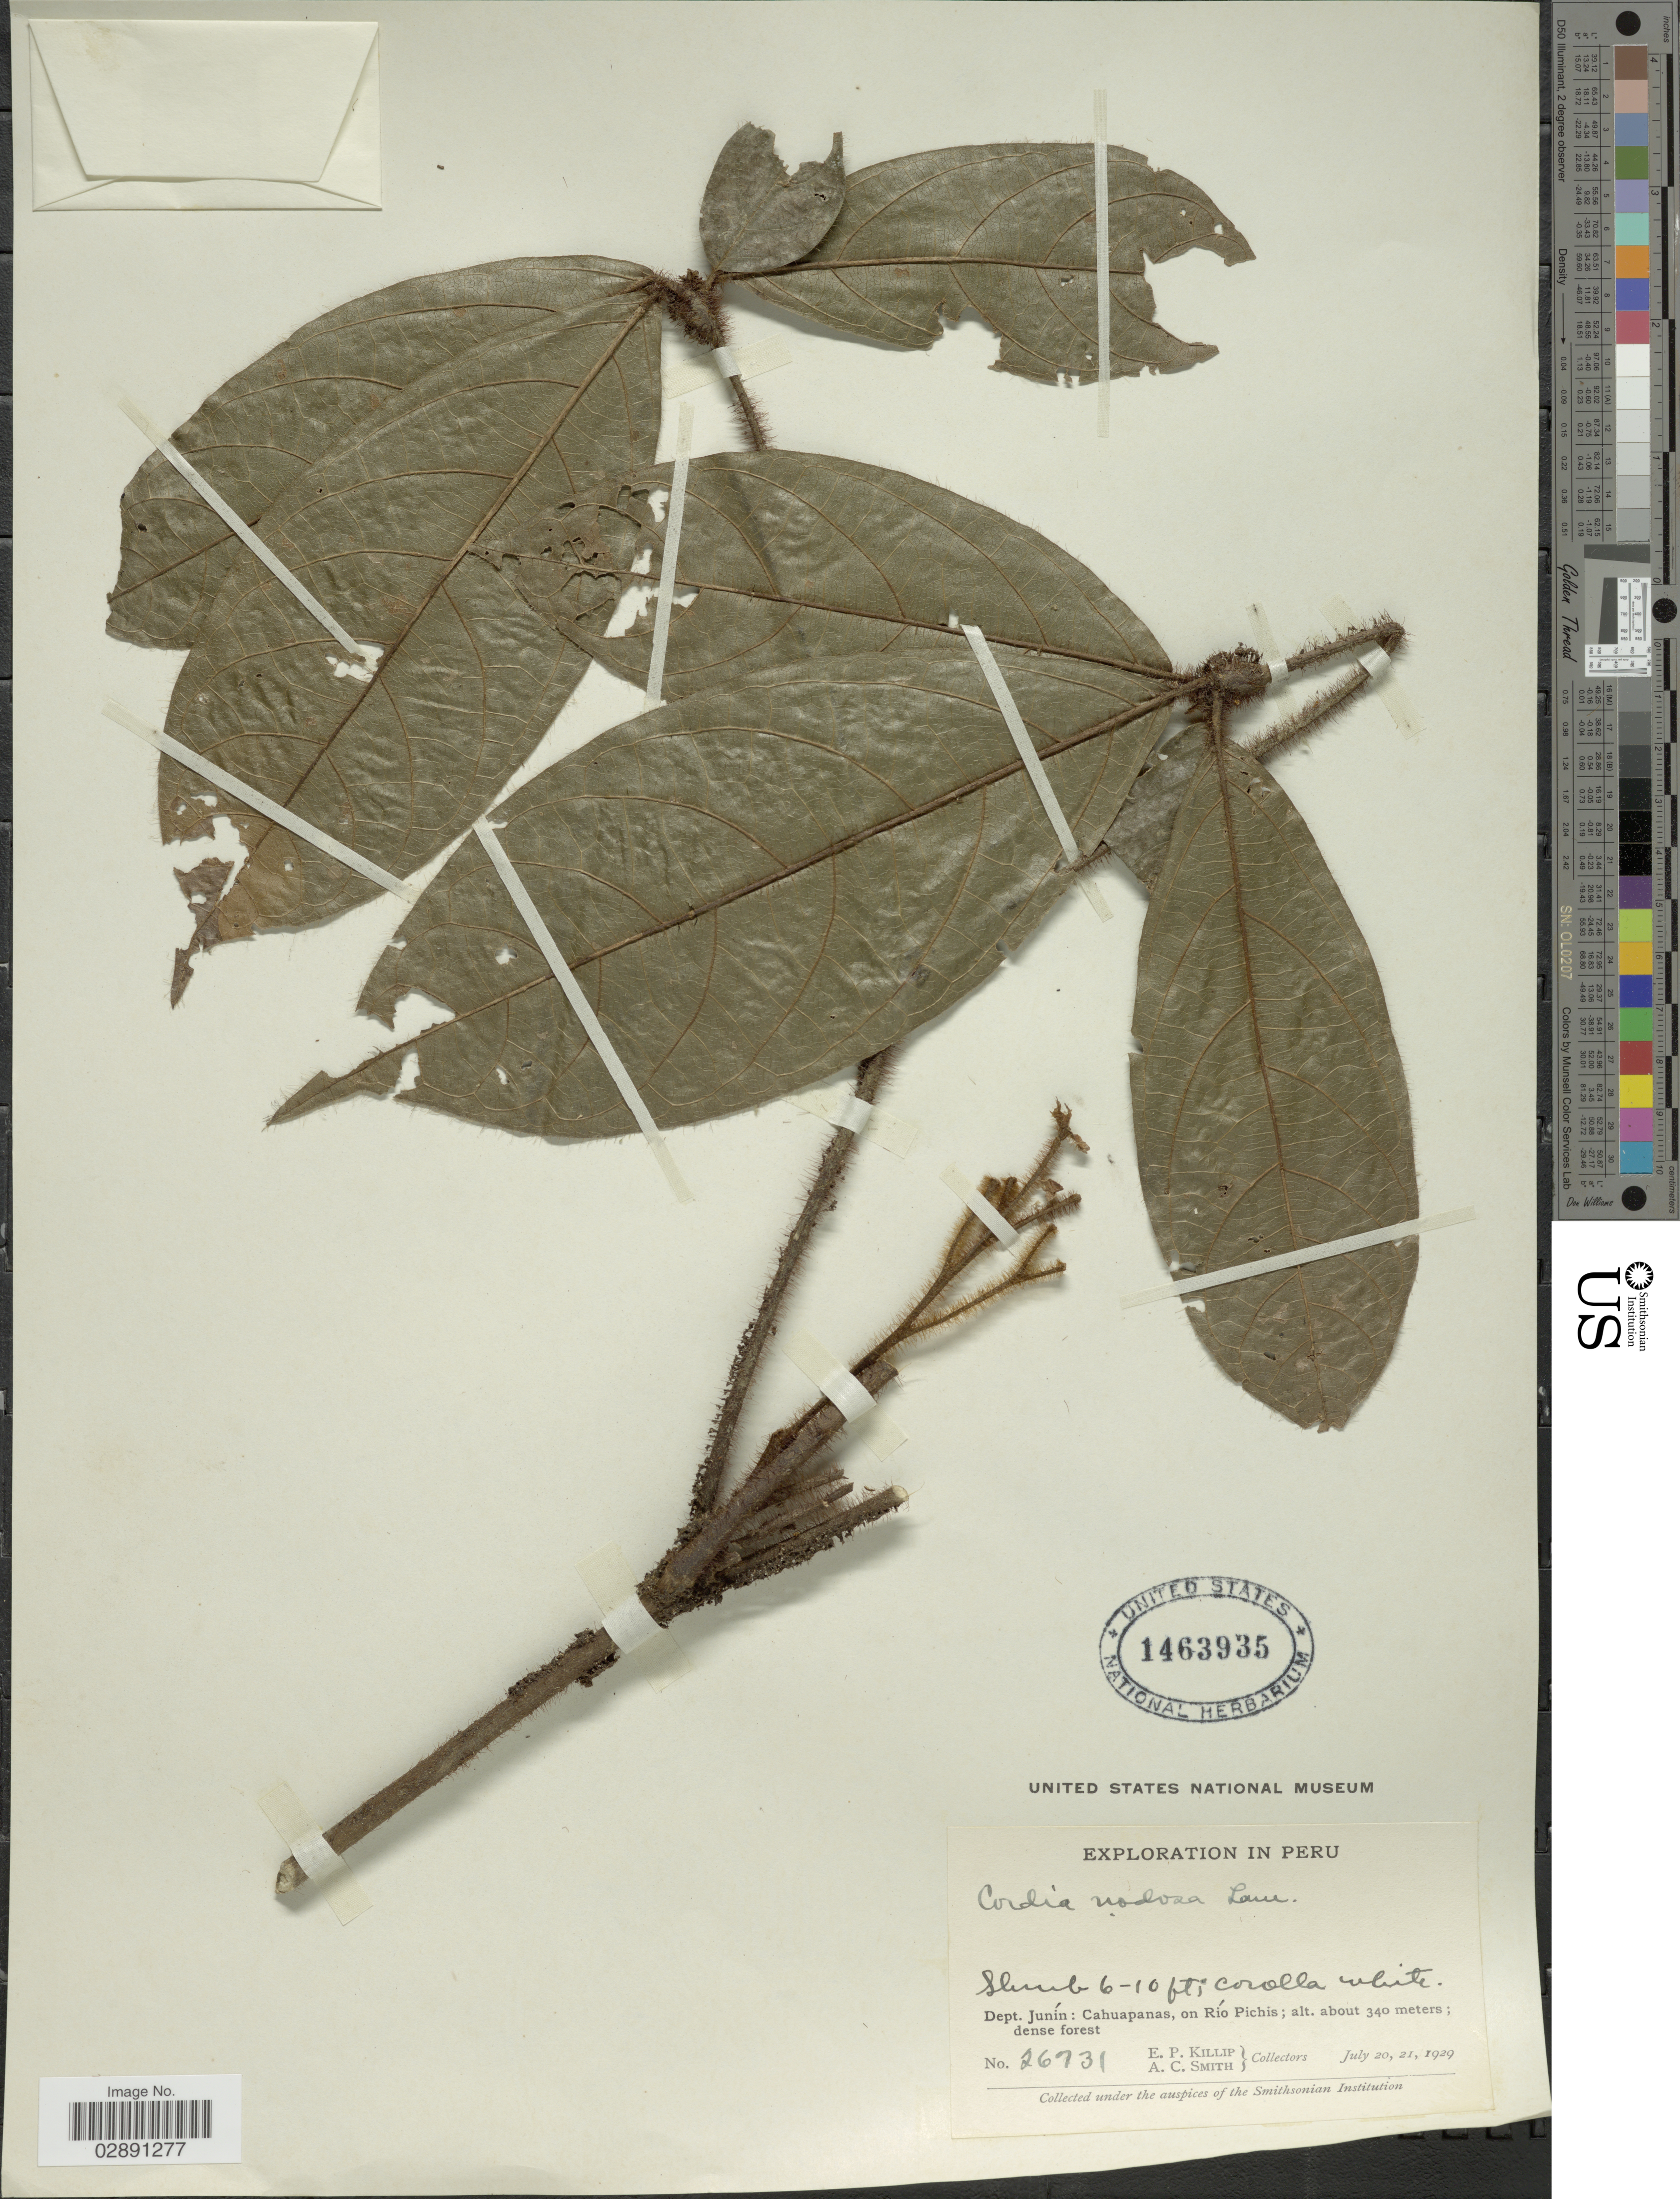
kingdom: Plantae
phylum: Tracheophyta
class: Magnoliopsida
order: Boraginales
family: Cordiaceae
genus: Cordia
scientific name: Cordia nodosa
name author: Lam.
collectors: E. P. Killip & A. C. Smith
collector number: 26731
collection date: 1929-07-20/1929-07-21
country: Peru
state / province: Junín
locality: Dept. Junín: Cahuapanas, on Río Pichis.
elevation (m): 340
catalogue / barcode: US 1463935